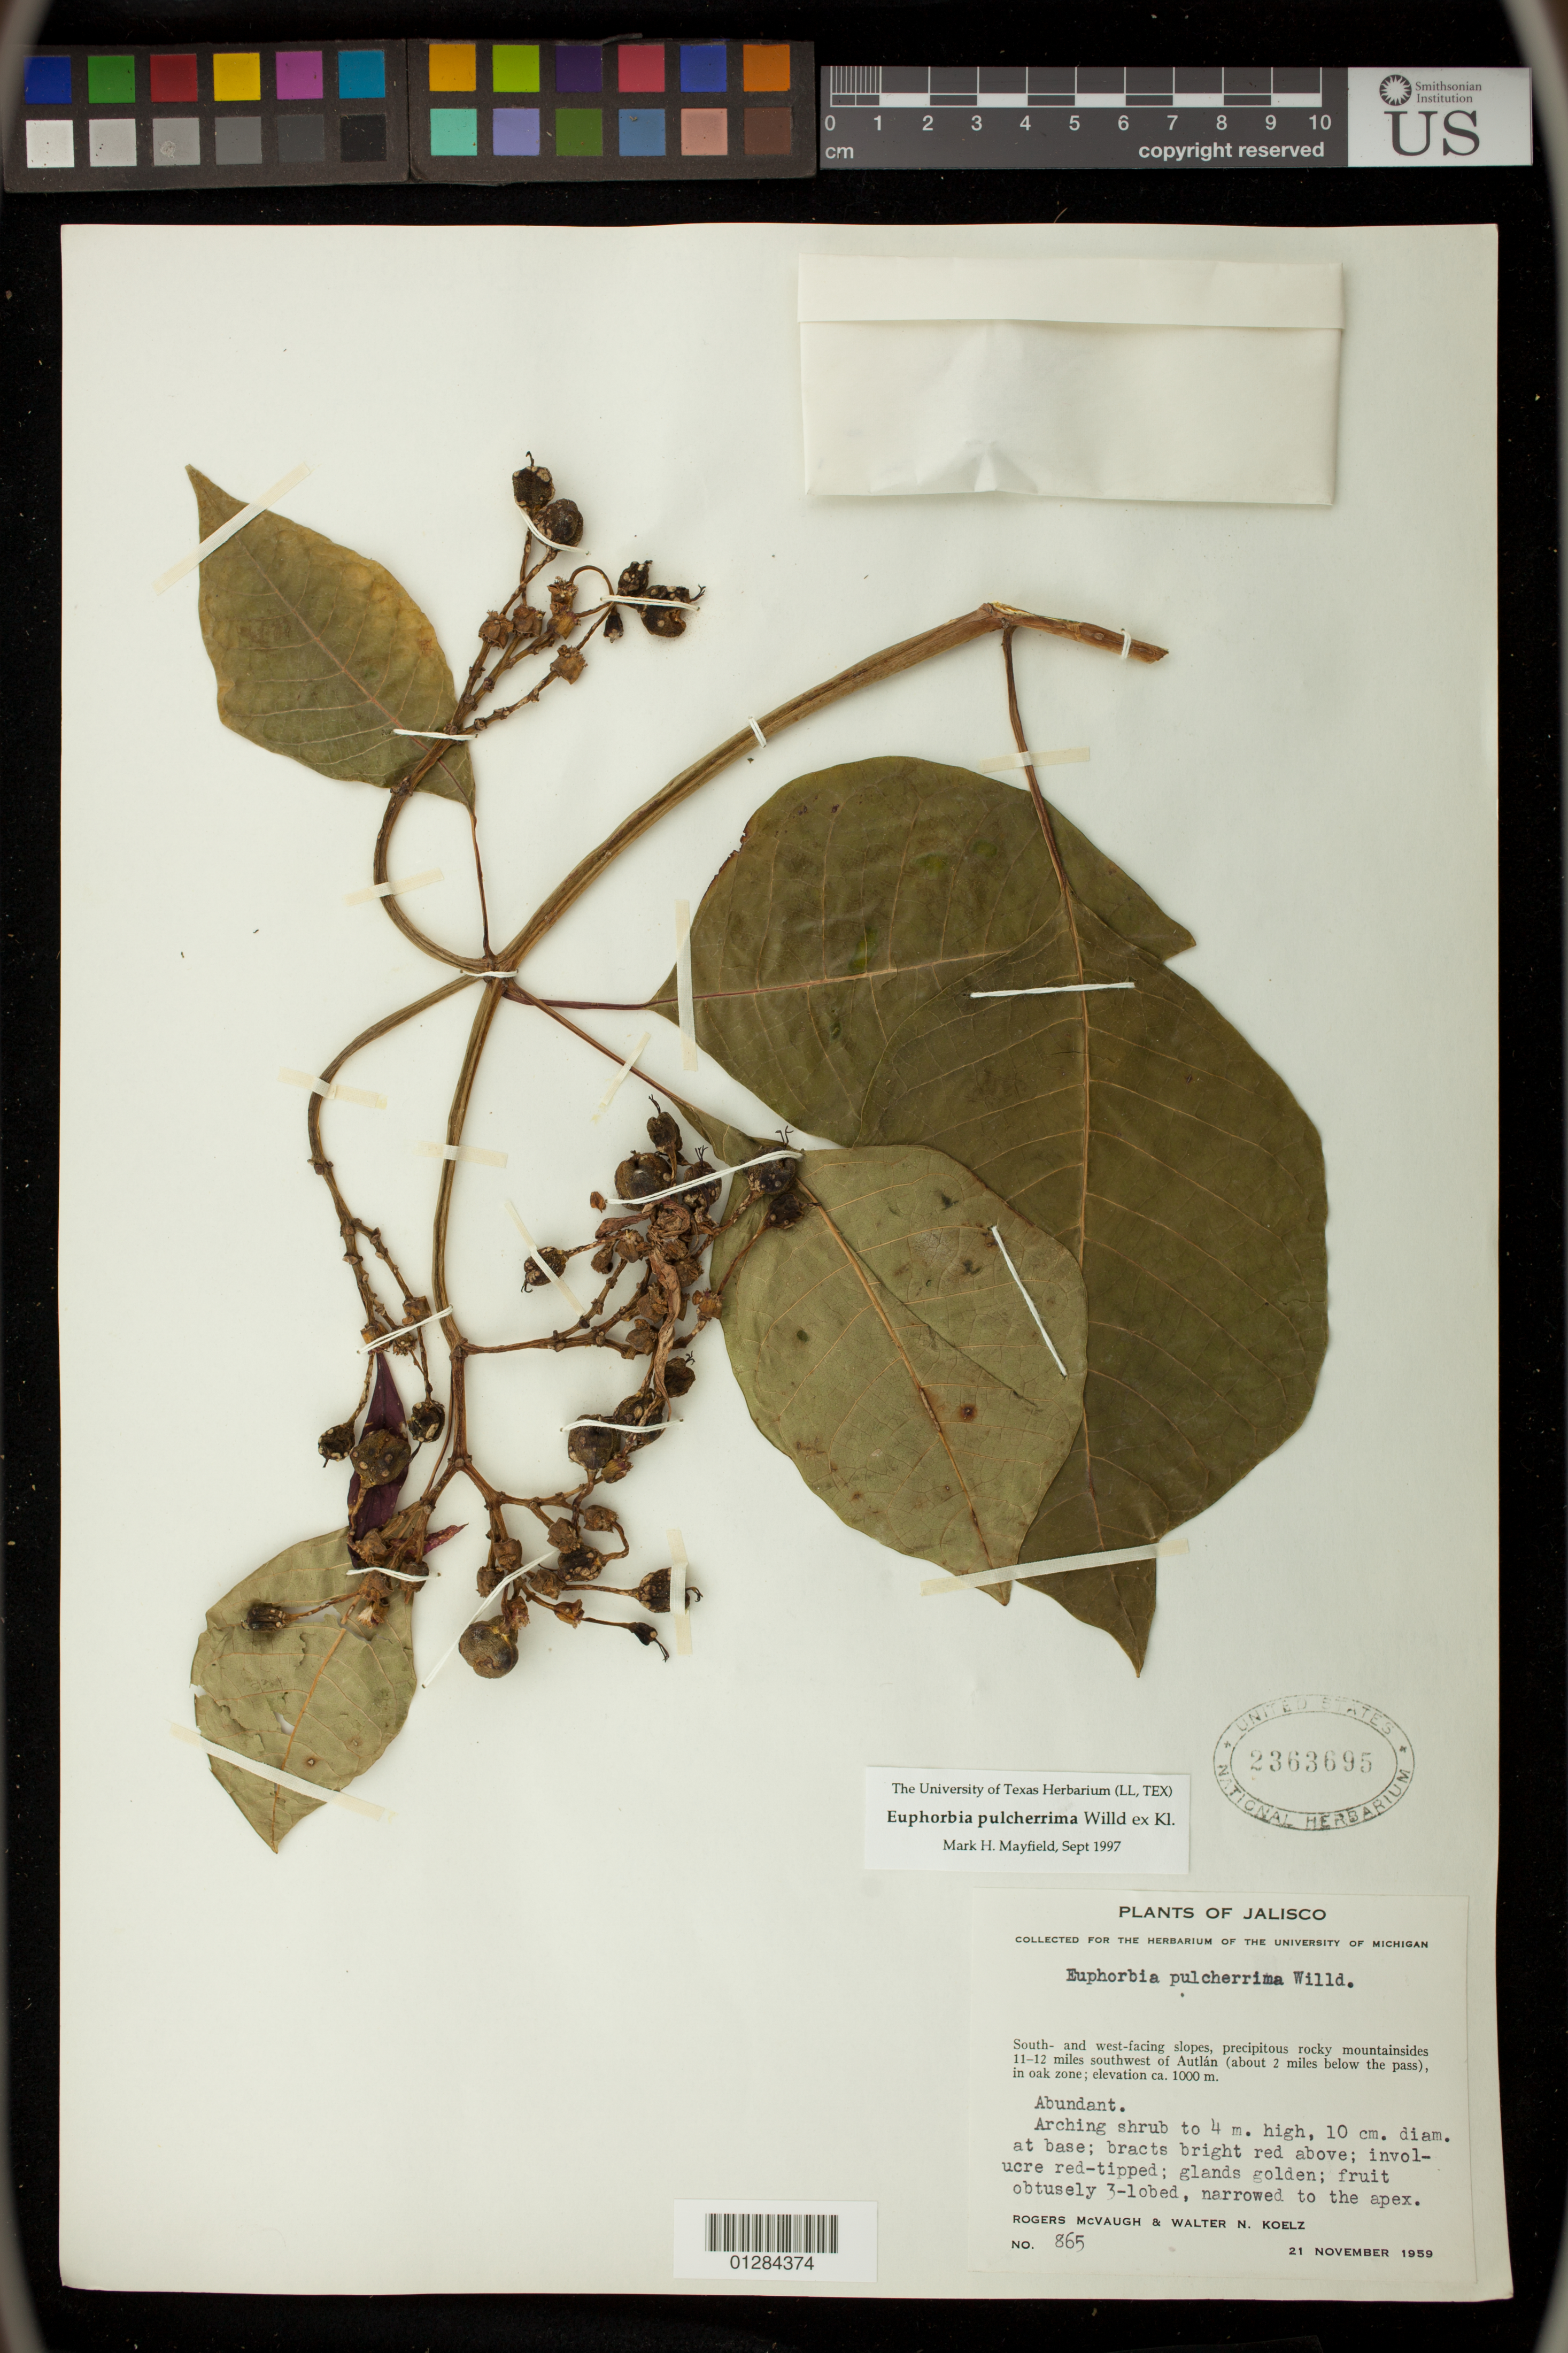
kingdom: Plantae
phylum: Tracheophyta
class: Magnoliopsida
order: Malpighiales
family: Euphorbiaceae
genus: Euphorbia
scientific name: Euphorbia pulcherrima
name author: Willd. ex Klotzsch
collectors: R. McVaugh & W. N. Koelz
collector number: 865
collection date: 1959-11-21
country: Mexico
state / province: Jalisco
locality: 11-12 miles southwest of Autlan (about 2 miles below the pass)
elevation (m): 1000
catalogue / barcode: US 2363695